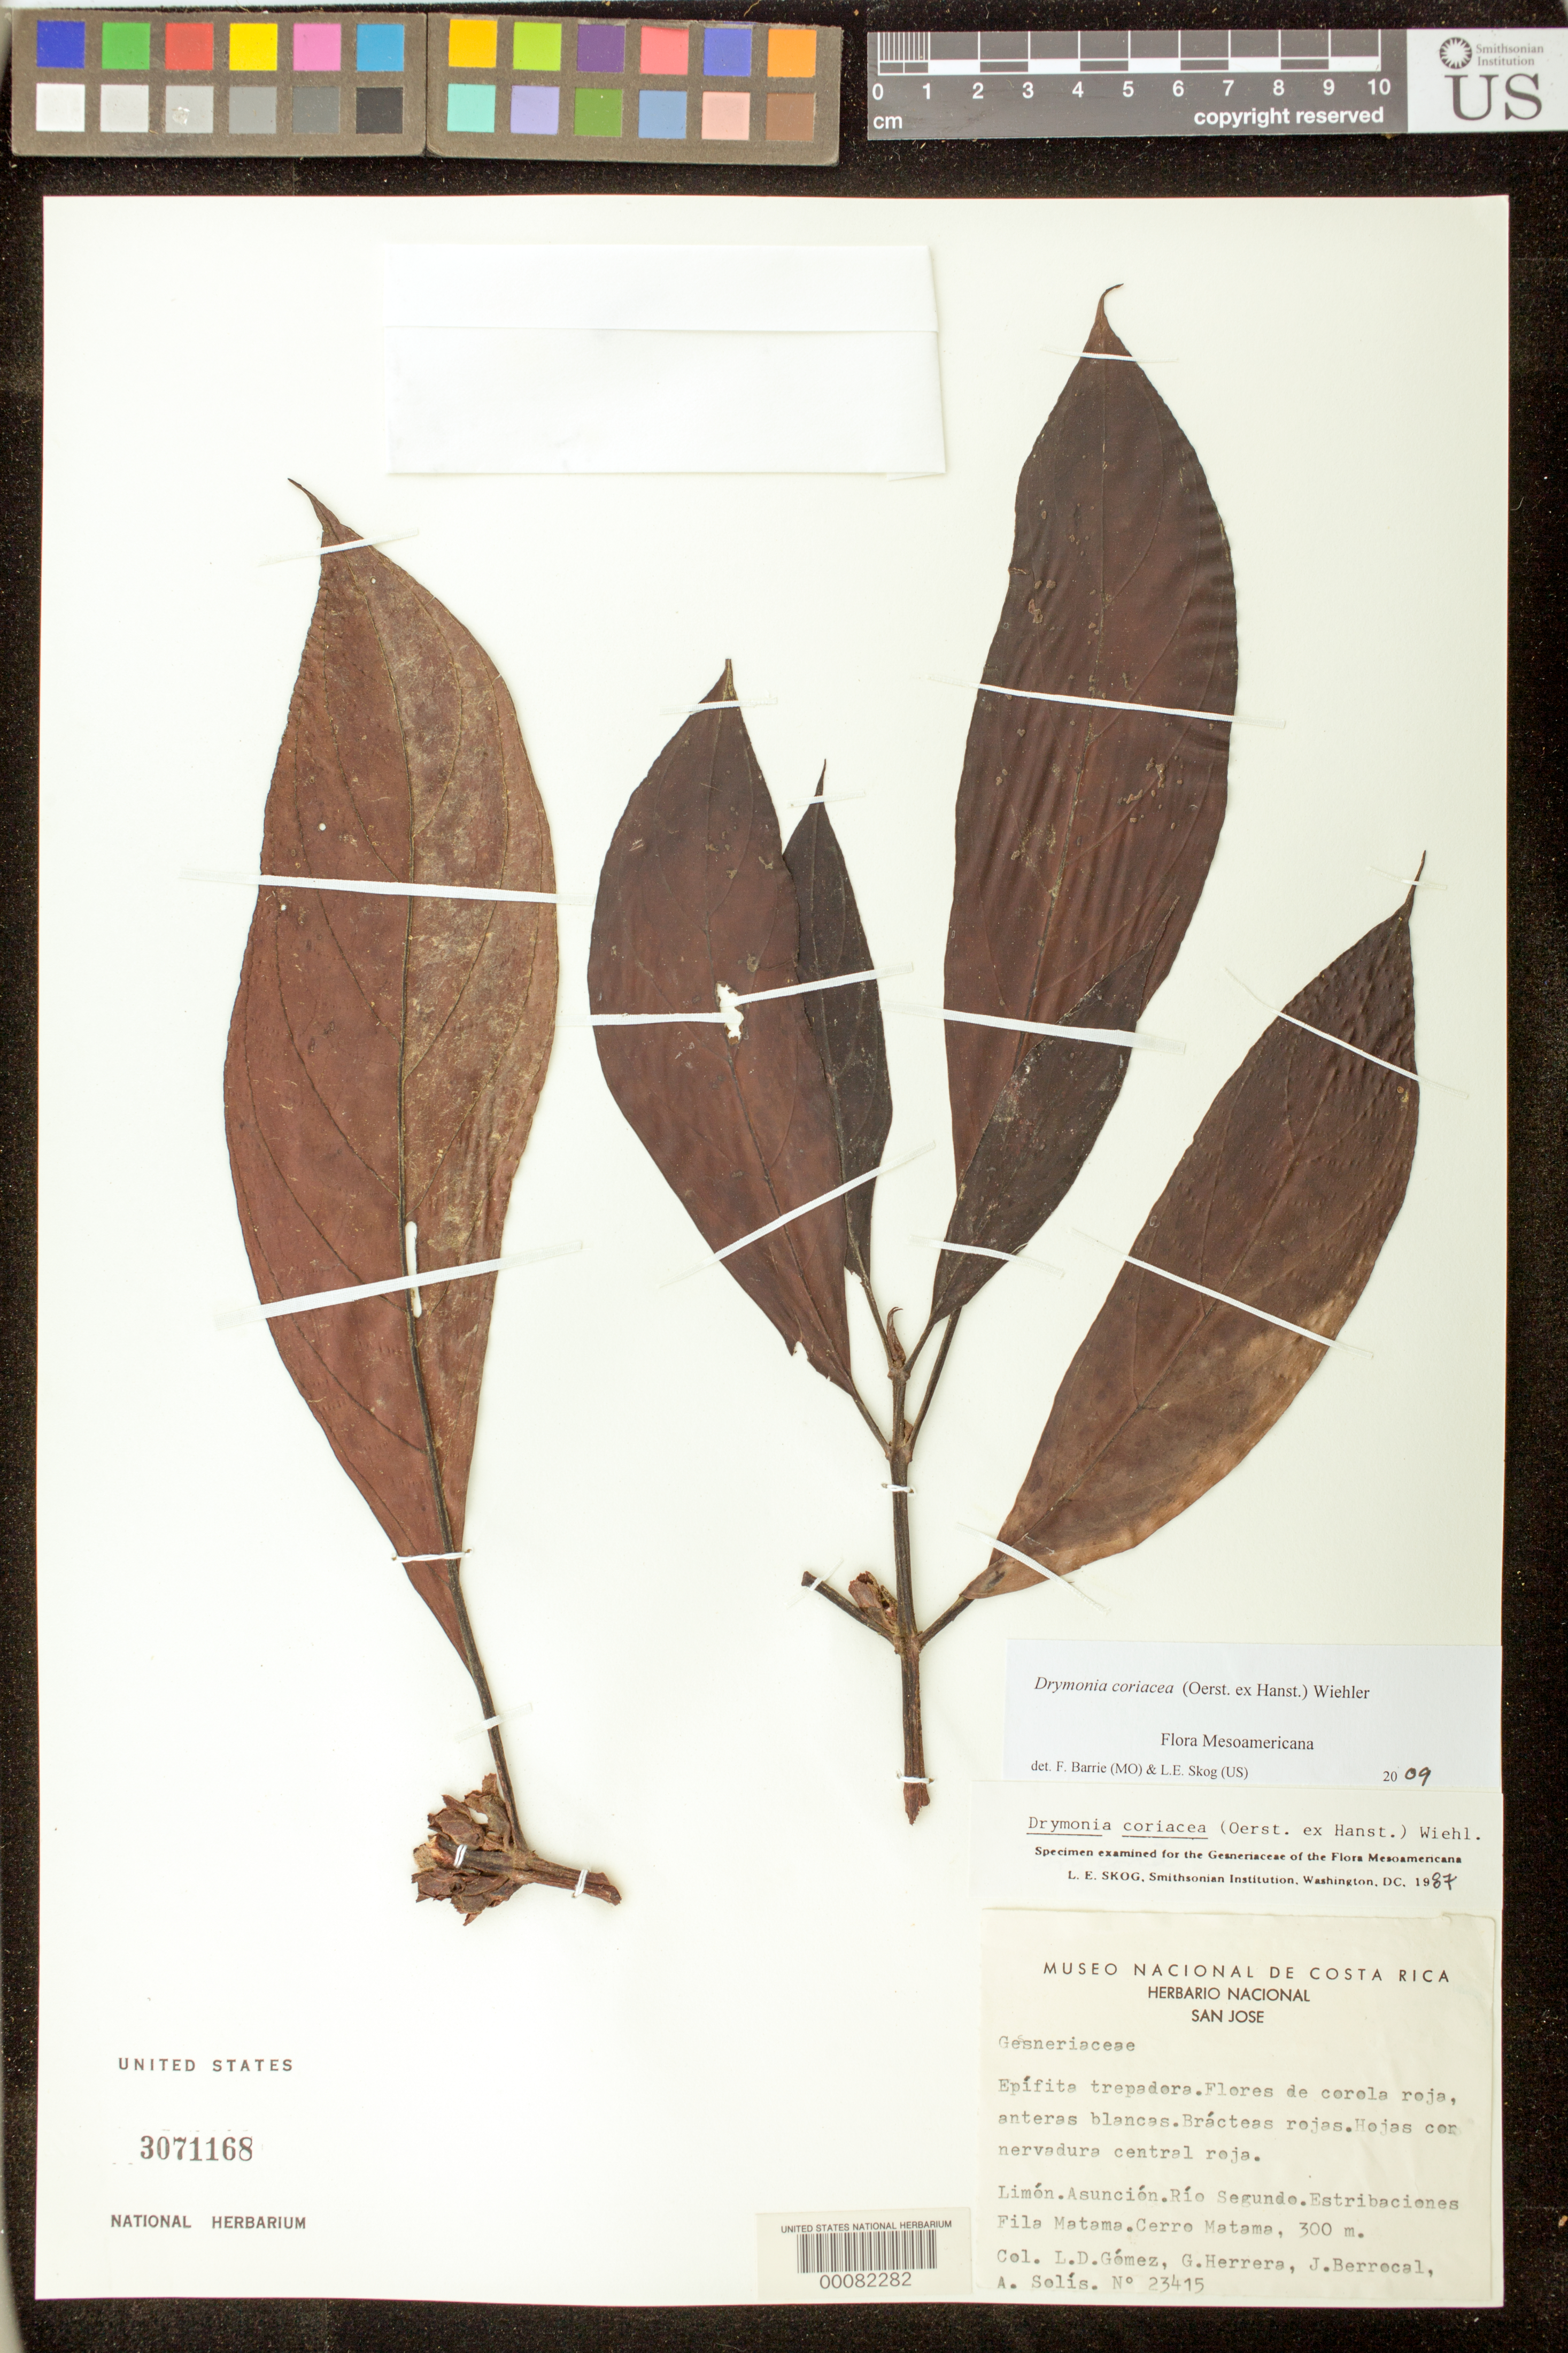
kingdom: Plantae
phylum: Tracheophyta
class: Magnoliopsida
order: Lamiales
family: Gesneriaceae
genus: Drymonia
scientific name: Drymonia coriacea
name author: (Oerst. ex Hanst.) Wiehler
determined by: Skog, Laurence E.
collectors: L. D. Gómez & G. Herrera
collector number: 23415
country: Costa Rica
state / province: Limón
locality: Asunción, Río Segundo, Estribaciones Fila Matama, Cerro Matama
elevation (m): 300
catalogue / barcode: US 3071168